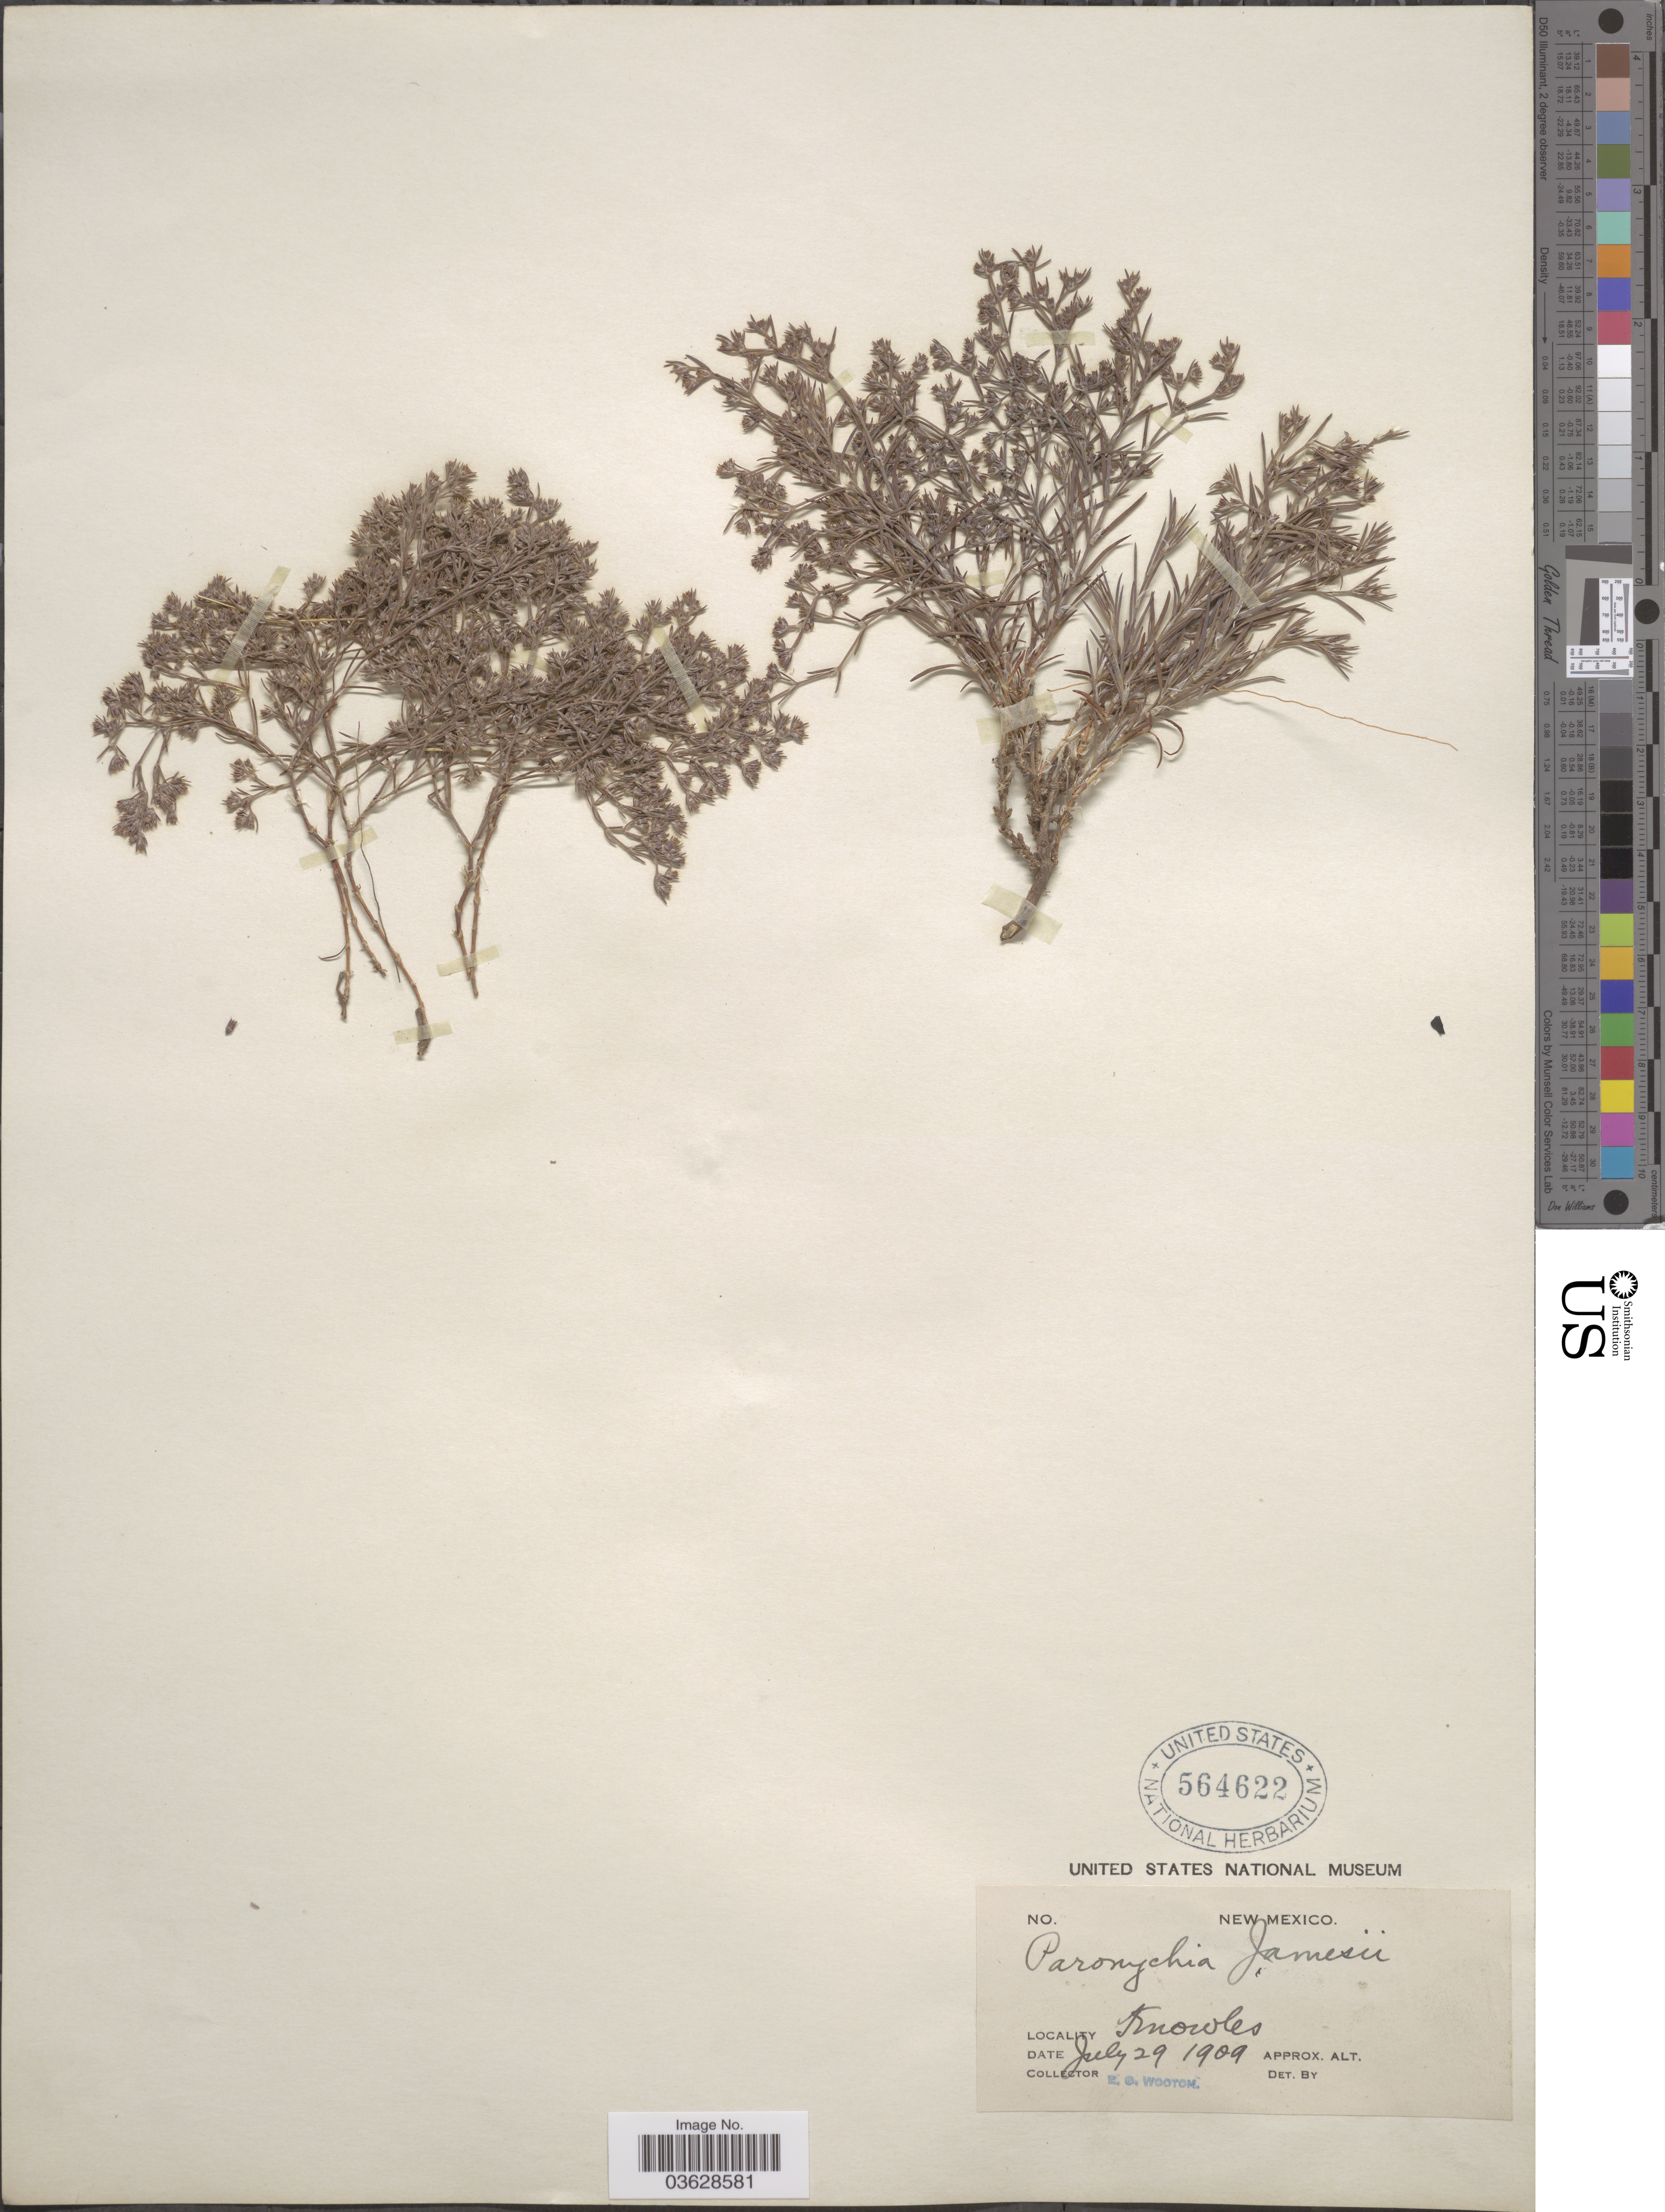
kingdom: Plantae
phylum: Tracheophyta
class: Magnoliopsida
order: Caryophyllales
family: Caryophyllaceae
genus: Paronychia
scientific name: Paronychia jamesii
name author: Torr. & A. Gray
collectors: E. O. Wooton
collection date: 1909-07-29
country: United States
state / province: New Mexico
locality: Knowles.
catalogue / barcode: US 564622